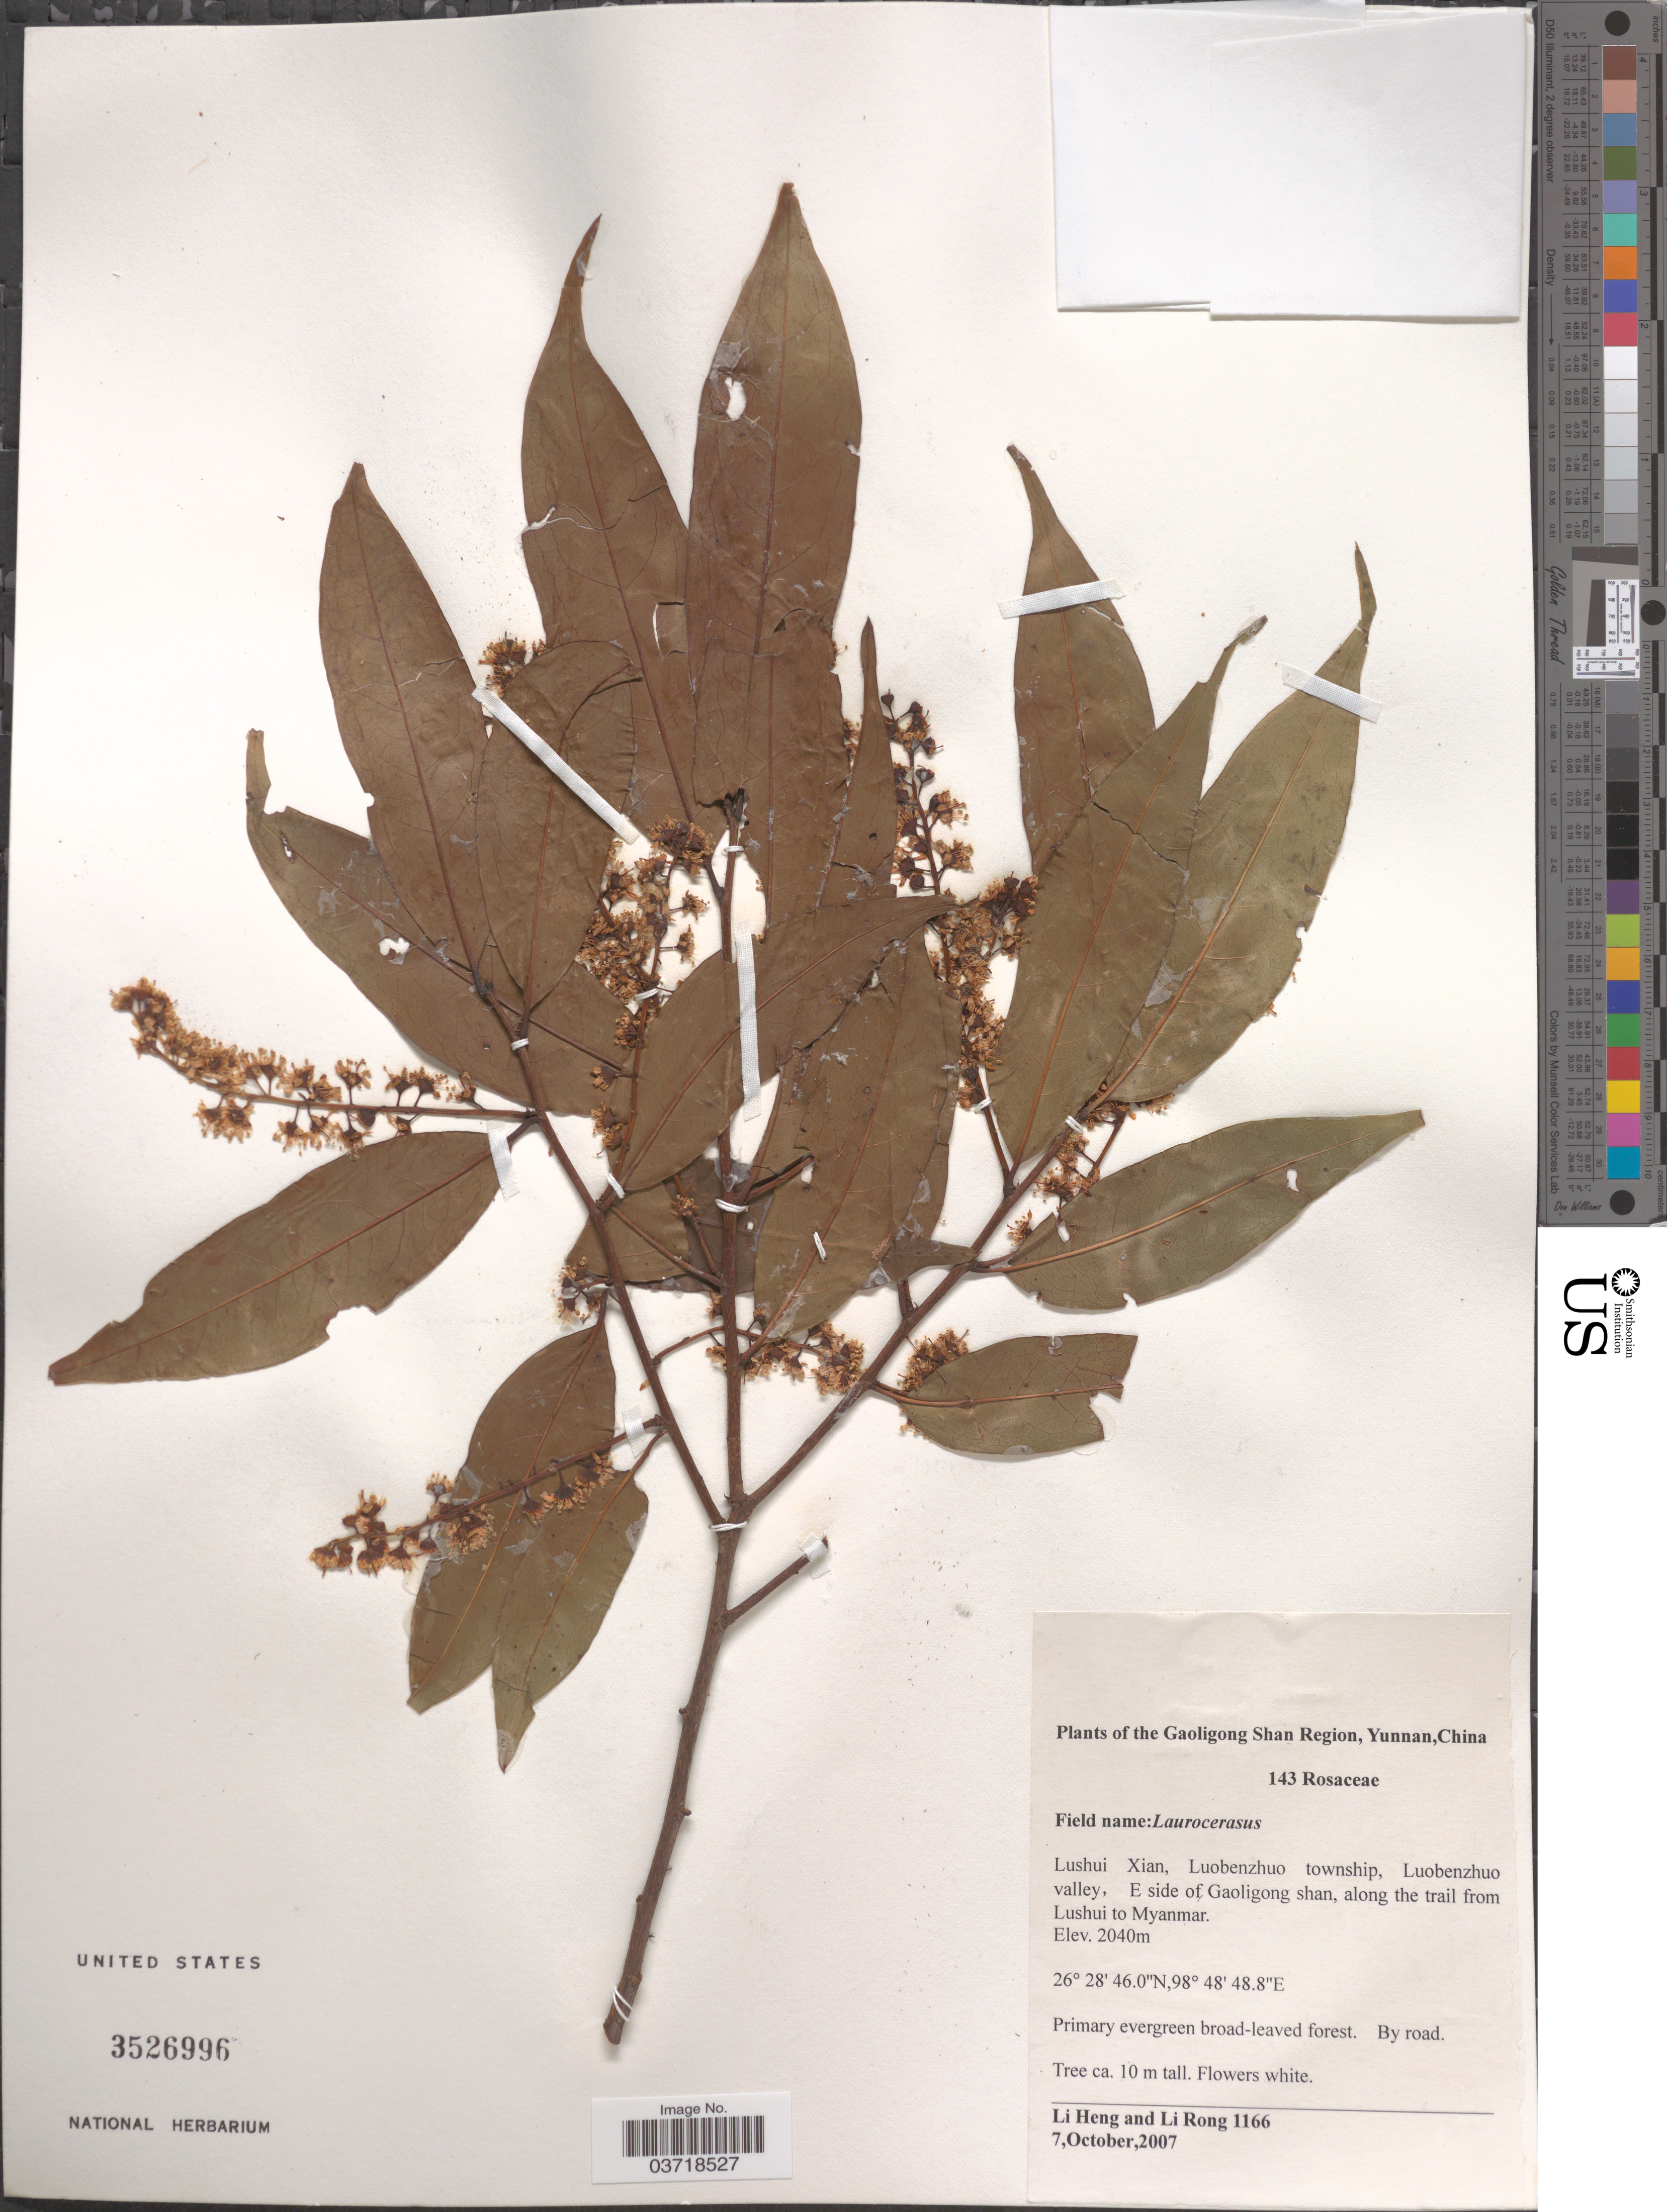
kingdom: Plantae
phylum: Tracheophyta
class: Magnoliopsida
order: Rosales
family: Rosaceae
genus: Prunus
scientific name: Prunus sp.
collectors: L. Heng & R. Li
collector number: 1166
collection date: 2007-10-07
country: China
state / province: Yunnan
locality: Gaoligong Shan Region. Gongshan Xian, Lushui Xian, Luobenzhuo township, Luobenzhuo valley, E side of Gaoligong shan, along the trail from Lushiu to Myanmar.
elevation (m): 2040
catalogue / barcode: US 3526996